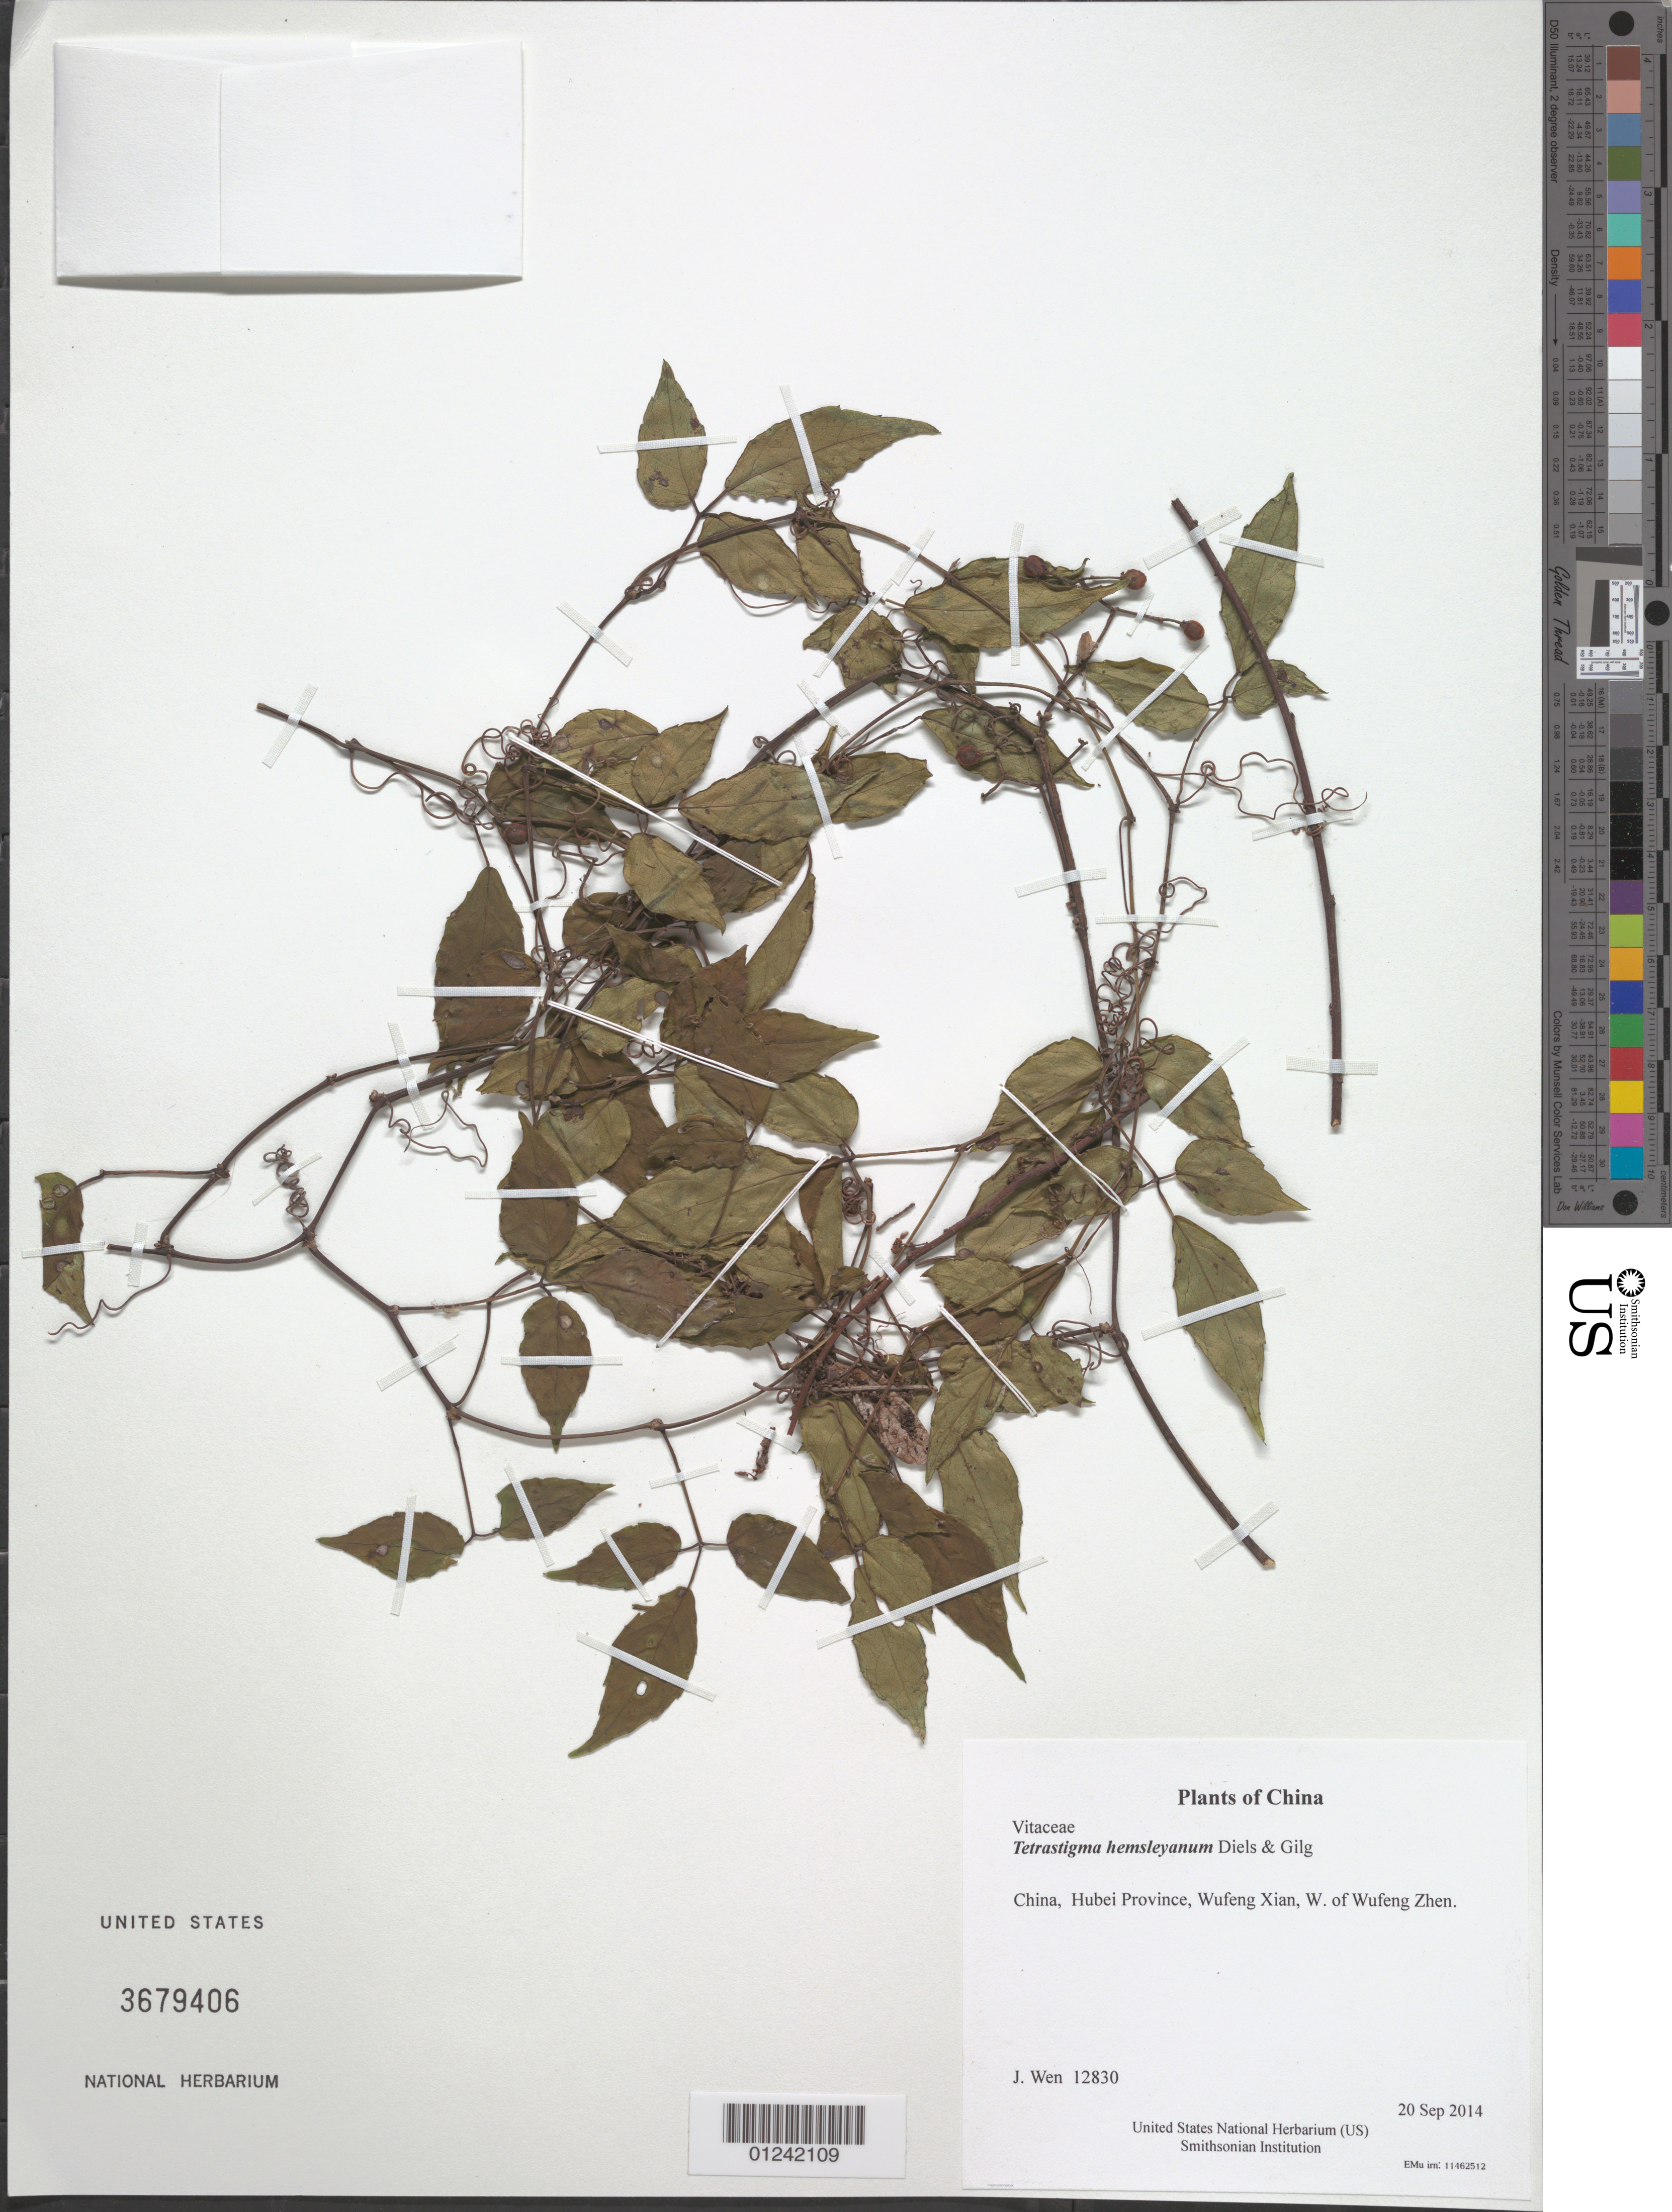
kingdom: Plantae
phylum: Tracheophyta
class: Magnoliopsida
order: Vitales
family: Vitaceae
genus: Tetrastigma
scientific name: Tetrastigma hemsleyanum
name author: Diels & Gilg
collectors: J. Wen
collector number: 12830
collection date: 2014-09-20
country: China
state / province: Hubei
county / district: Wufeng Xian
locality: W. of Wufeng Zhen.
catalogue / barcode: US 3679406